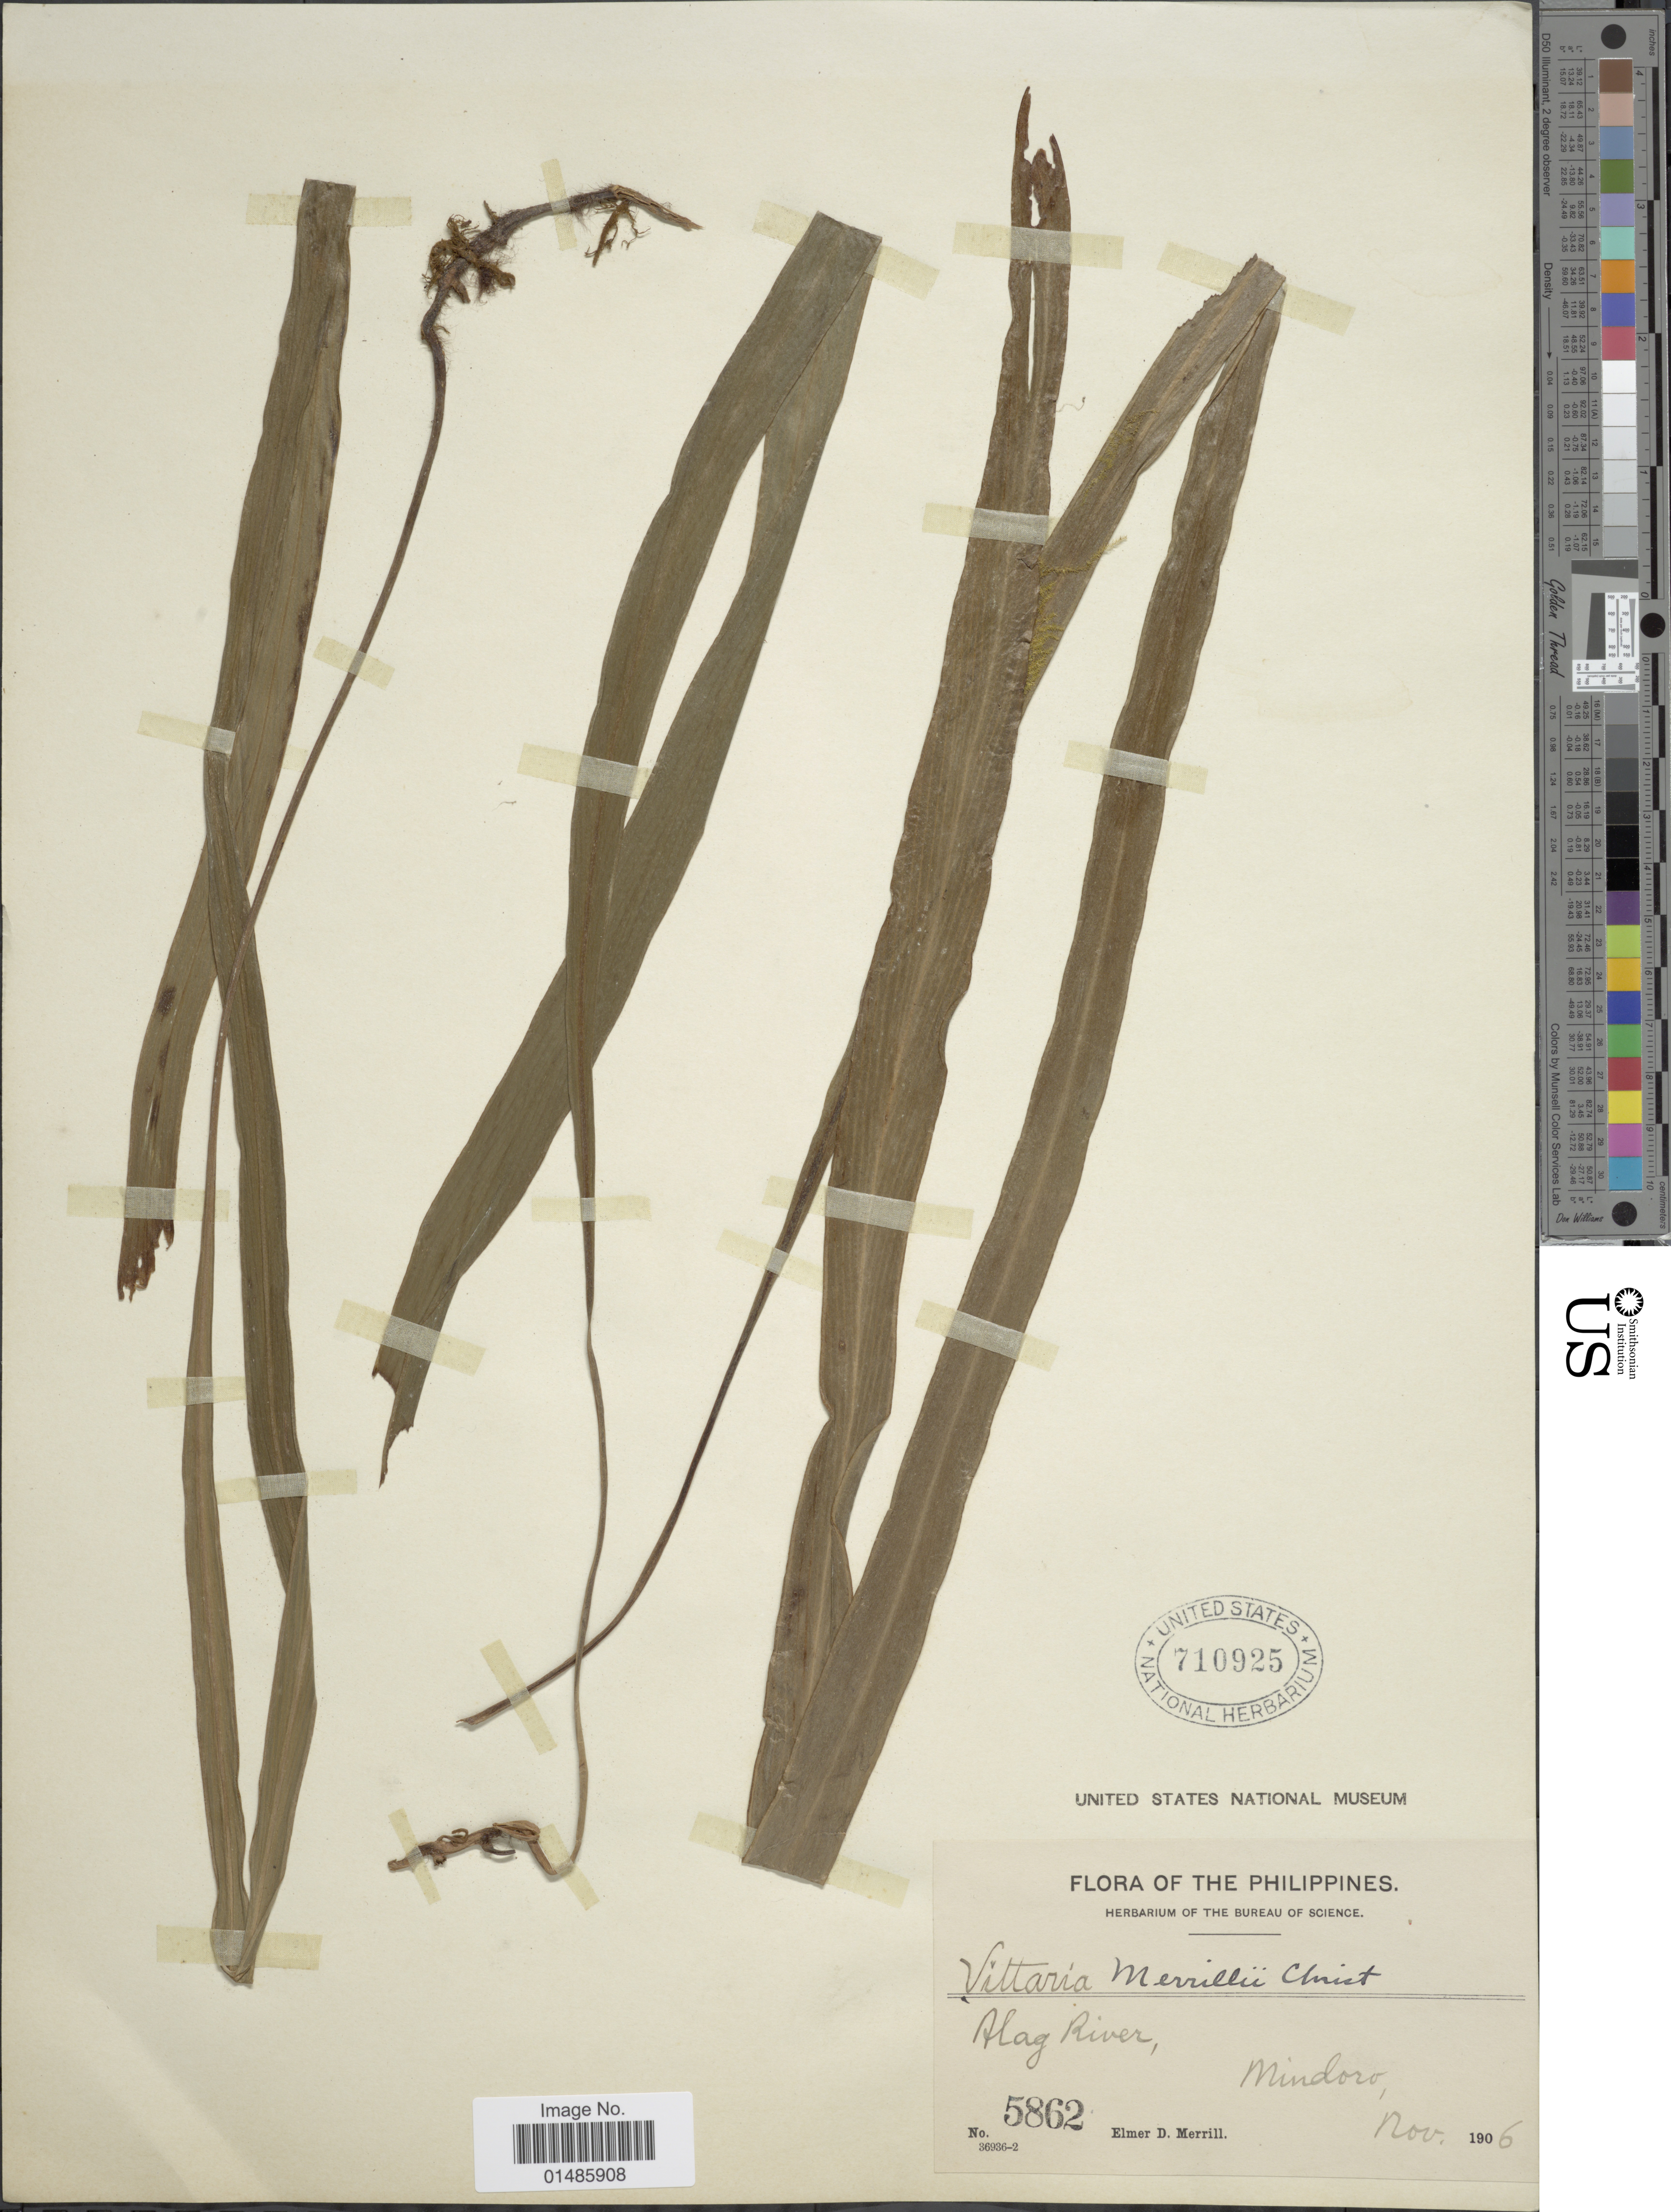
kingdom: Plantae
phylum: Tracheophyta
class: Polypodiopsida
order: Polypodiales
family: Pteridaceae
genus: Haplopteris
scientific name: Haplopteris elongata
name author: (Sw.) Crane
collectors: E. D. Merrill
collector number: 5862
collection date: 1906-11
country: Philippines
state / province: Mimaropa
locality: Alag River, Mindoro.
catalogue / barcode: US 710925